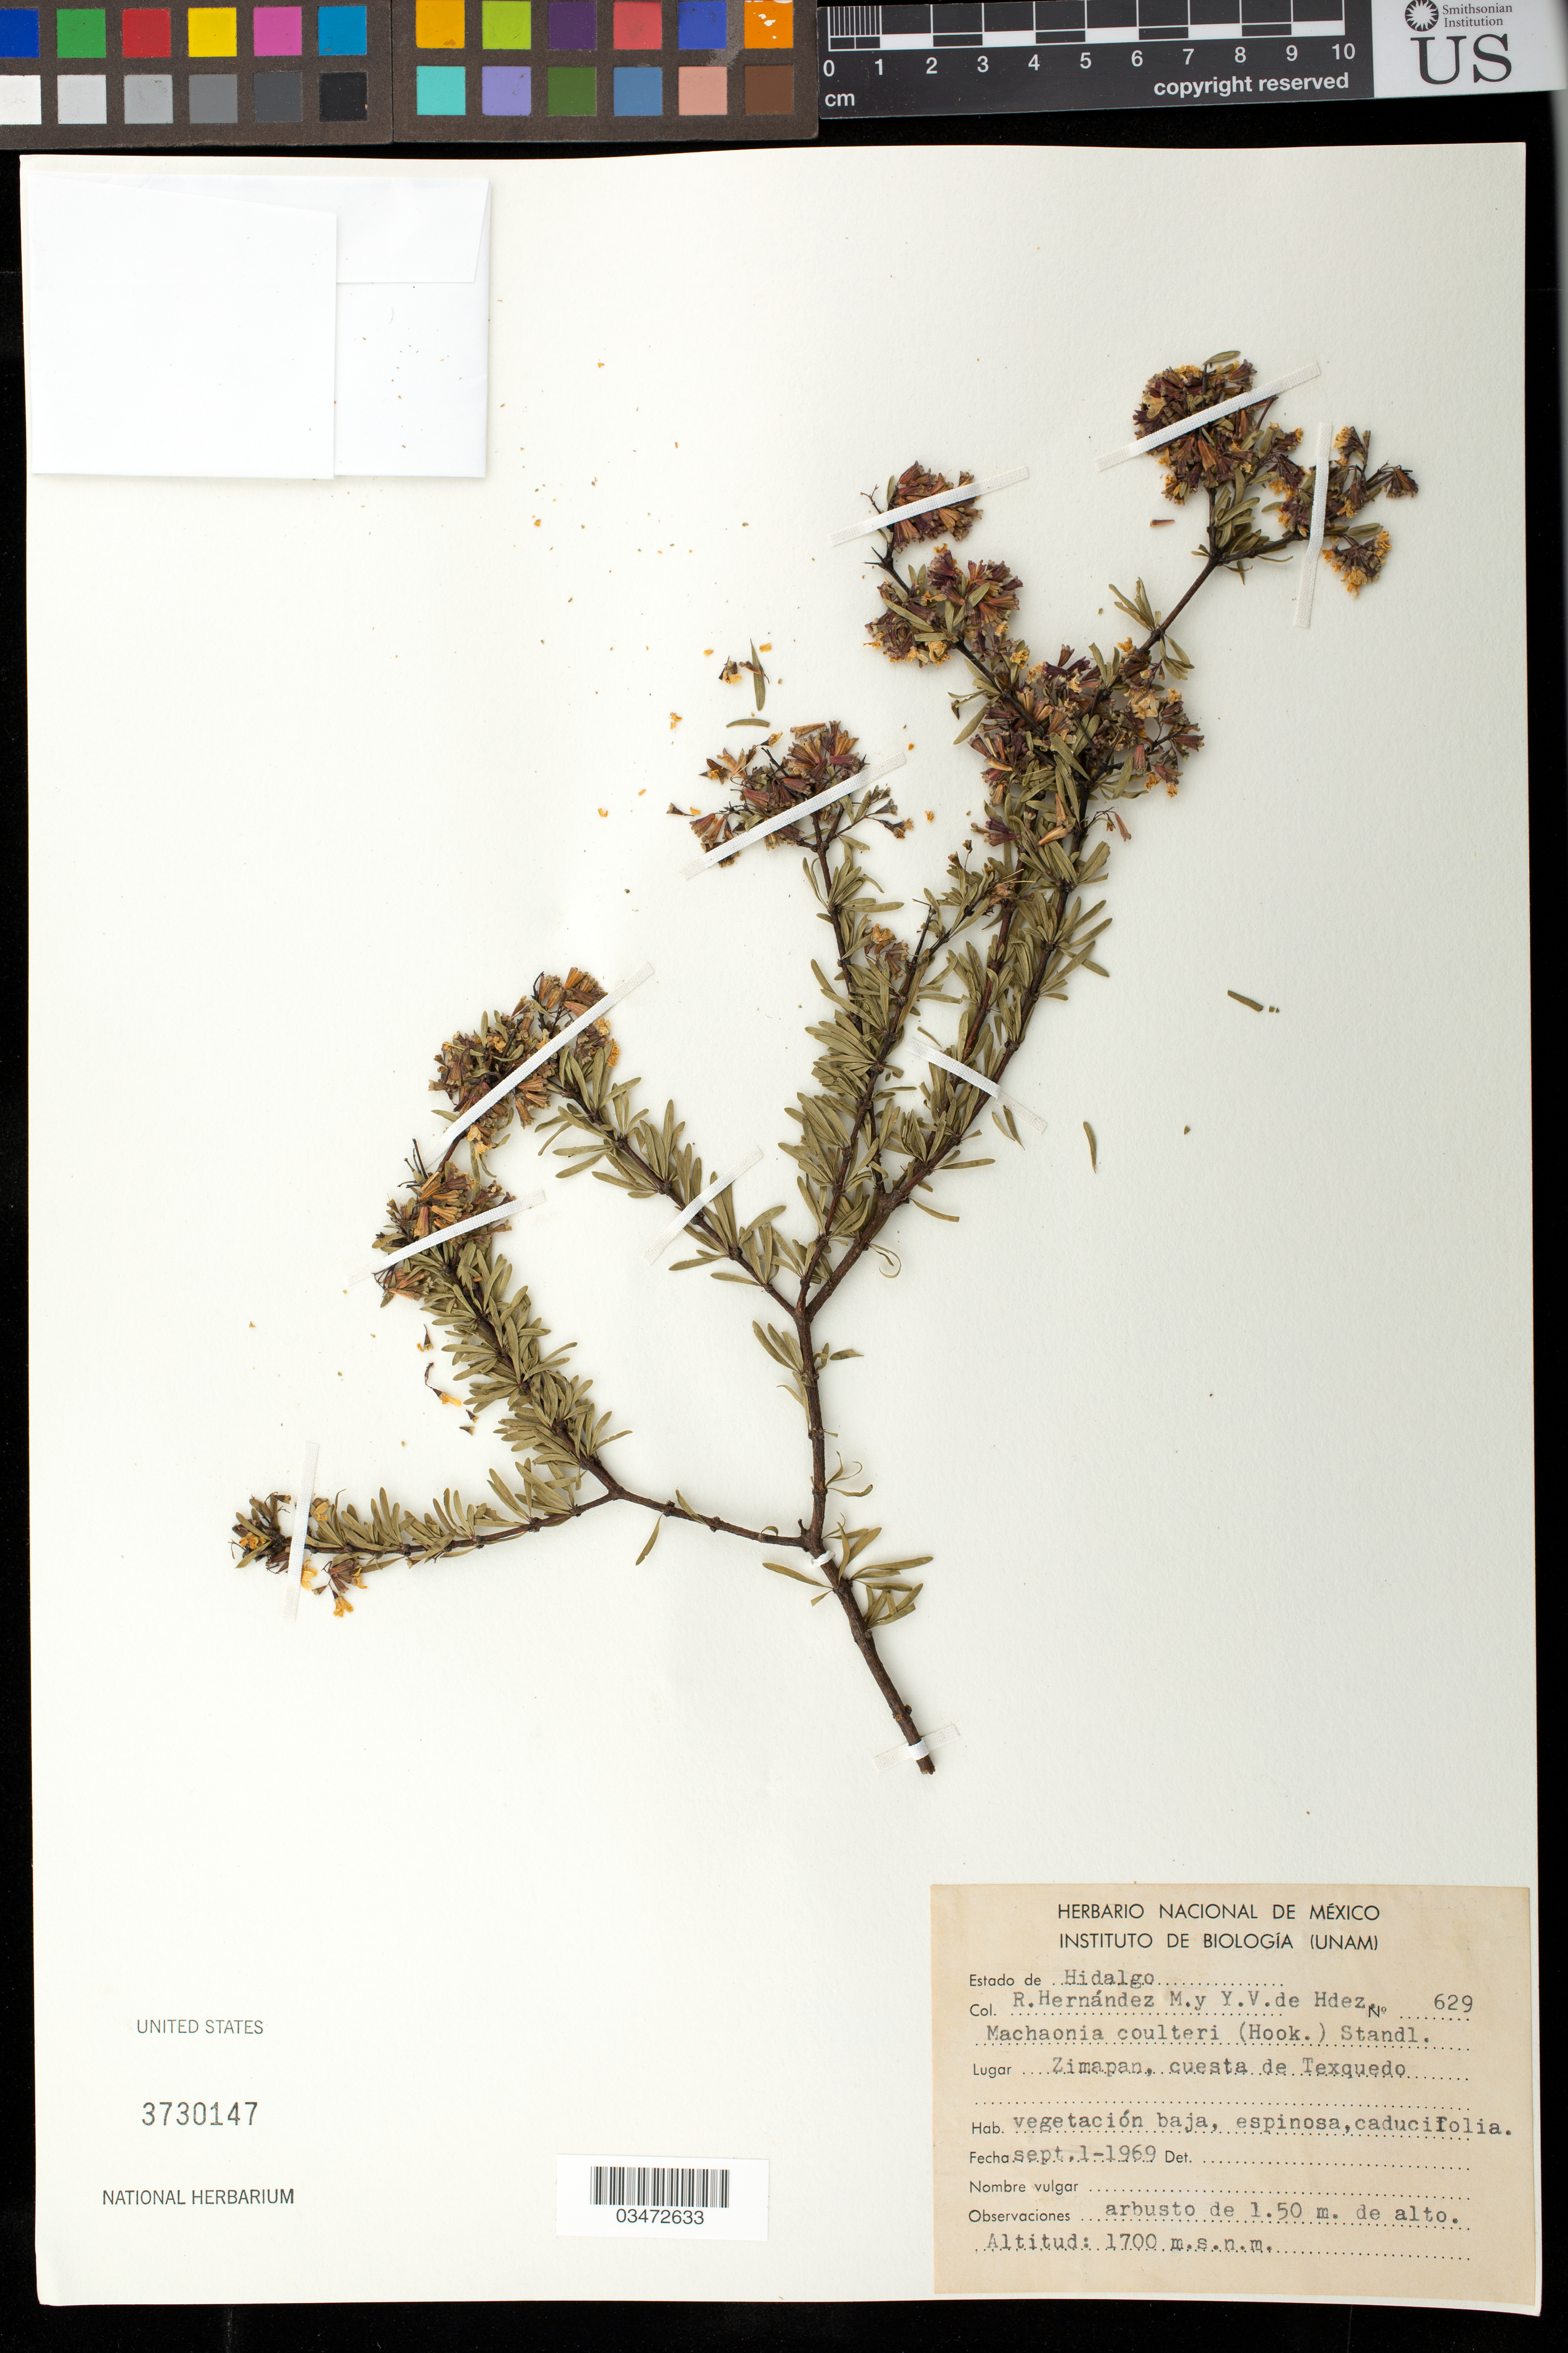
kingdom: Plantae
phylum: Tracheophyta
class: Magnoliopsida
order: Gentianales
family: Rubiaceae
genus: Machaonia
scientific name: Machaonia coulteri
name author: (Hook. f.) Standl.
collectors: R. Hernández M. & Y. V. De Hdez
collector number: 629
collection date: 1969-09-01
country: Mexico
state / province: Hidalgo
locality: Zimapan, cuesta de Texquedo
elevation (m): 1630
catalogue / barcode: US 3730147